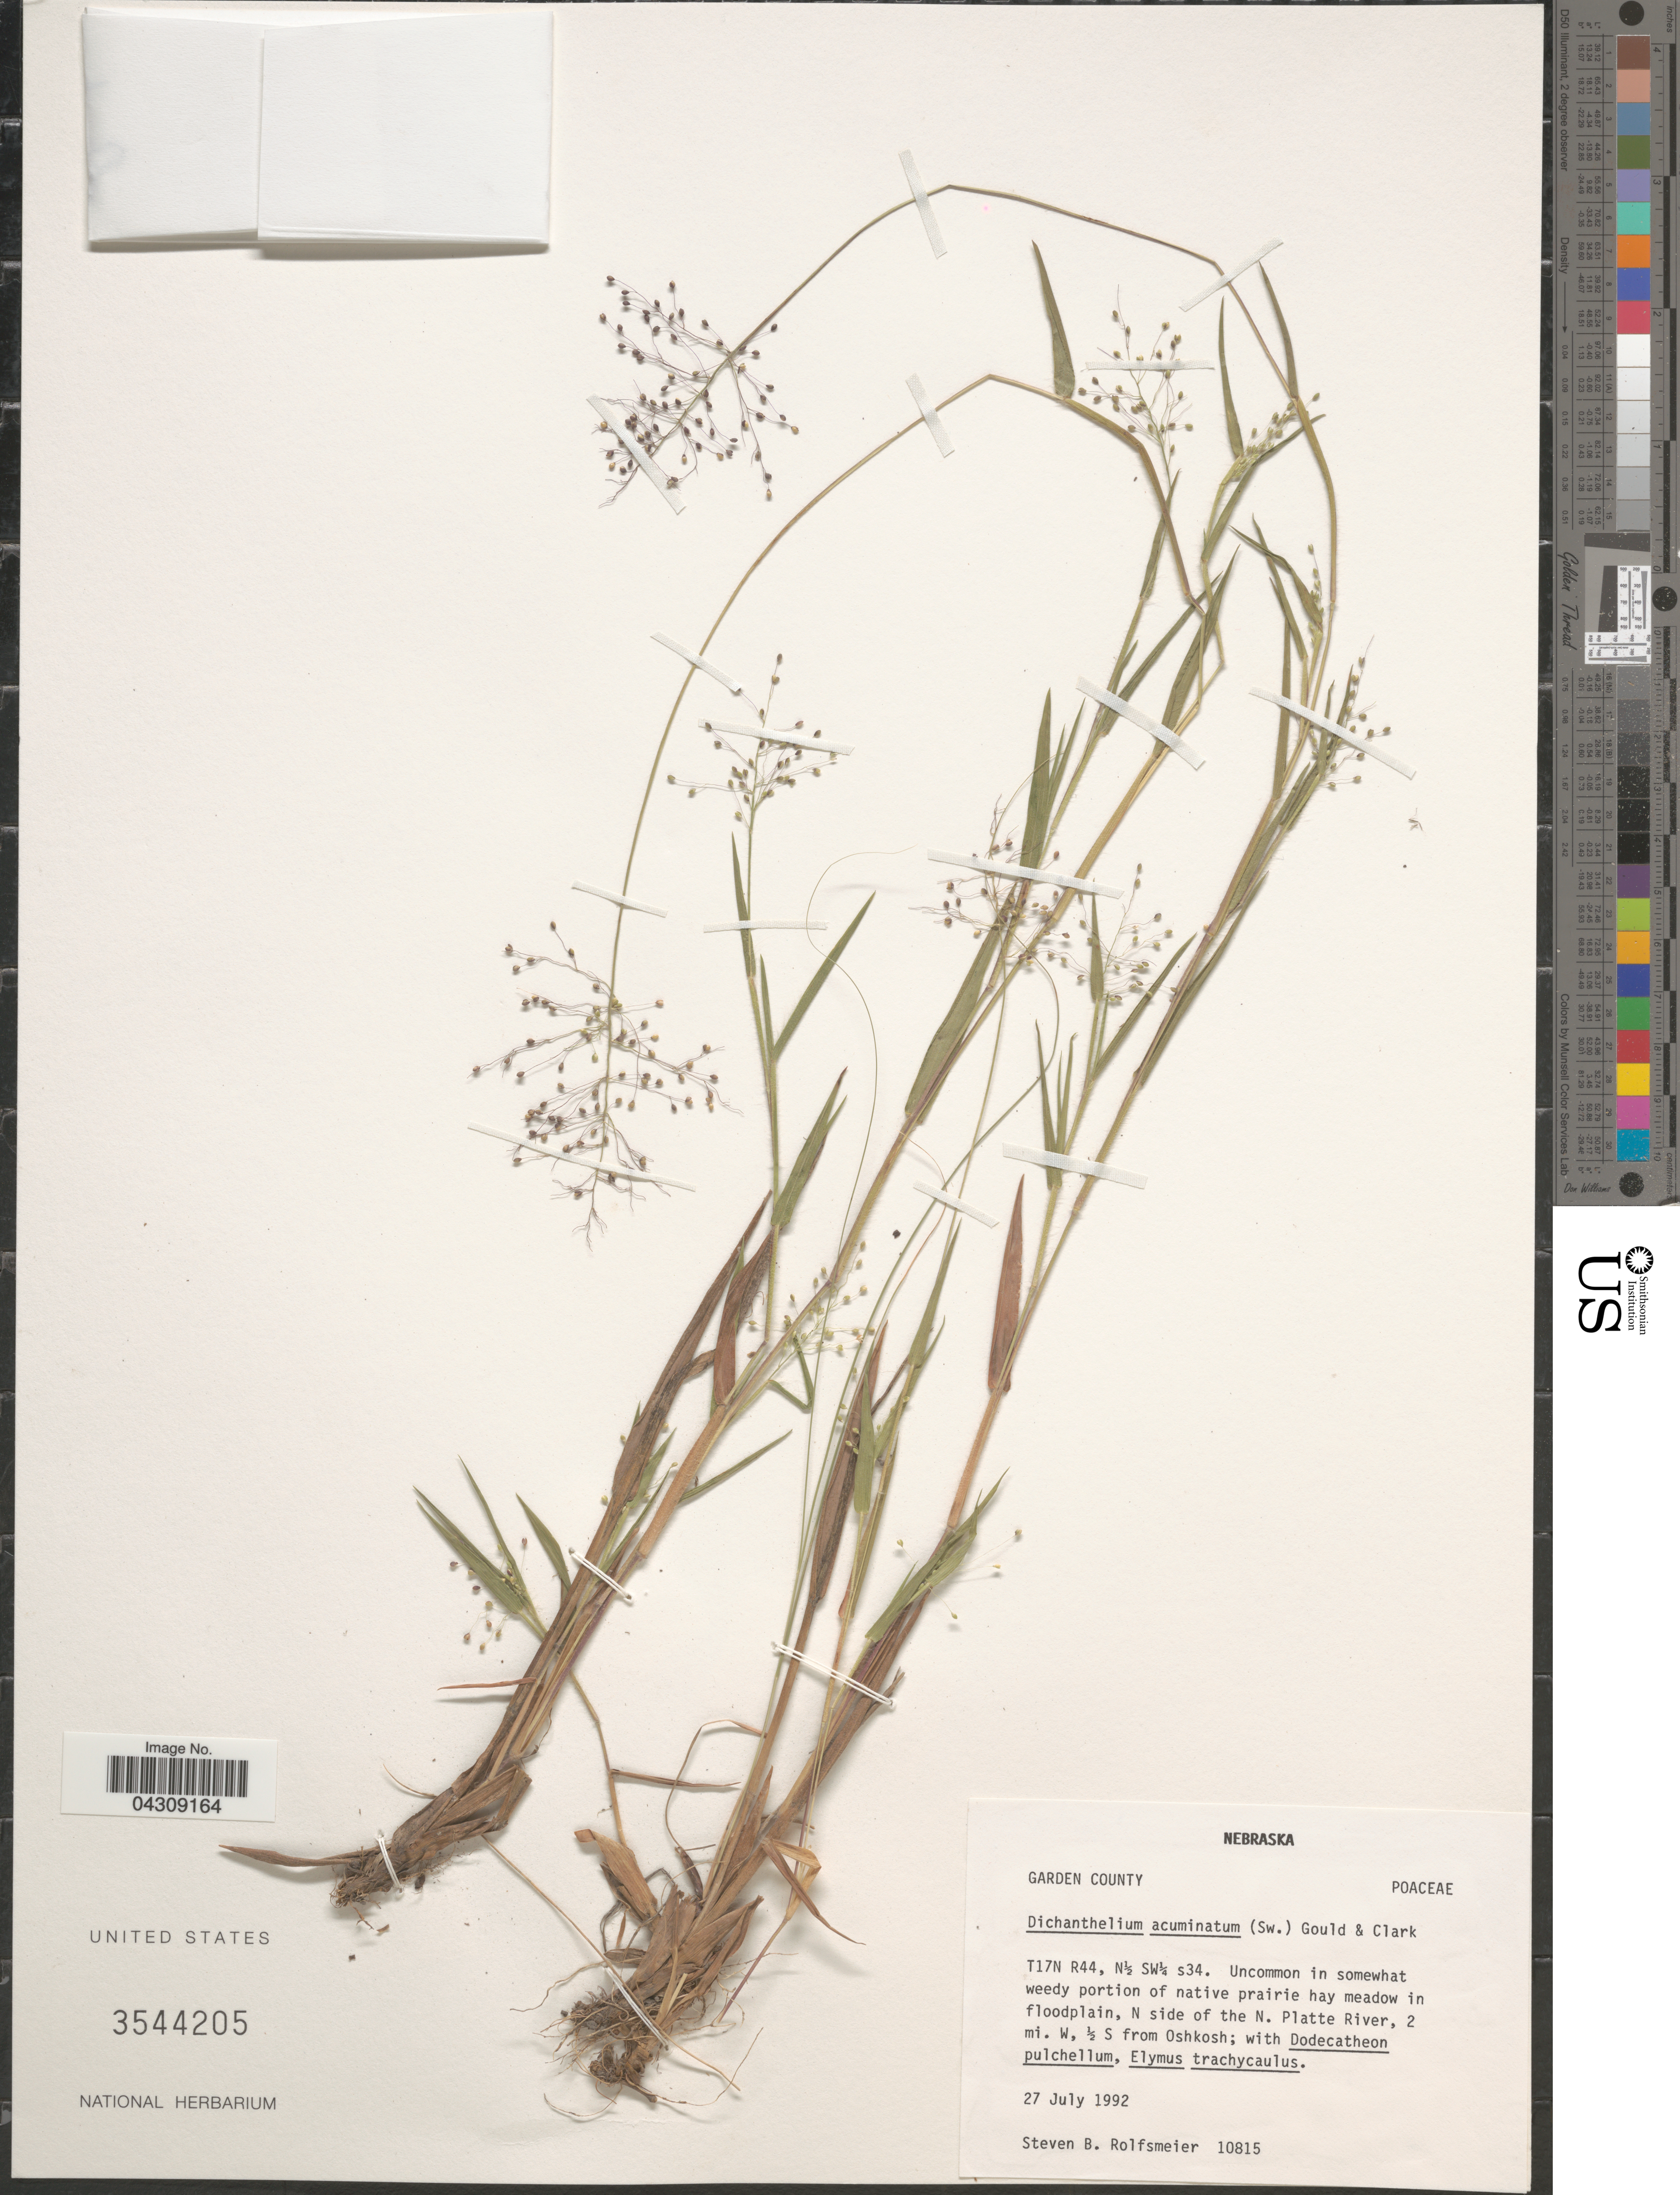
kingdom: Plantae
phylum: Tracheophyta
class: Liliopsida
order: Poales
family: Poaceae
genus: Dichanthelium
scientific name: Dichanthelium acuminatum var. acuminatum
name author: (Sw.) Gould & C.A. Clark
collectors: S. Rolfsmeier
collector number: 10815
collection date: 1992-07-27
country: United States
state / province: Nebraska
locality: Garden County. T17N R44, N½ SW¼ s34. In somewhat weedy portion of native prairie hay meadow in floodplain, N side of the N. Platte River, 2 mi. W, ½ S from Oshkosh.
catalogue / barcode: US 3544205